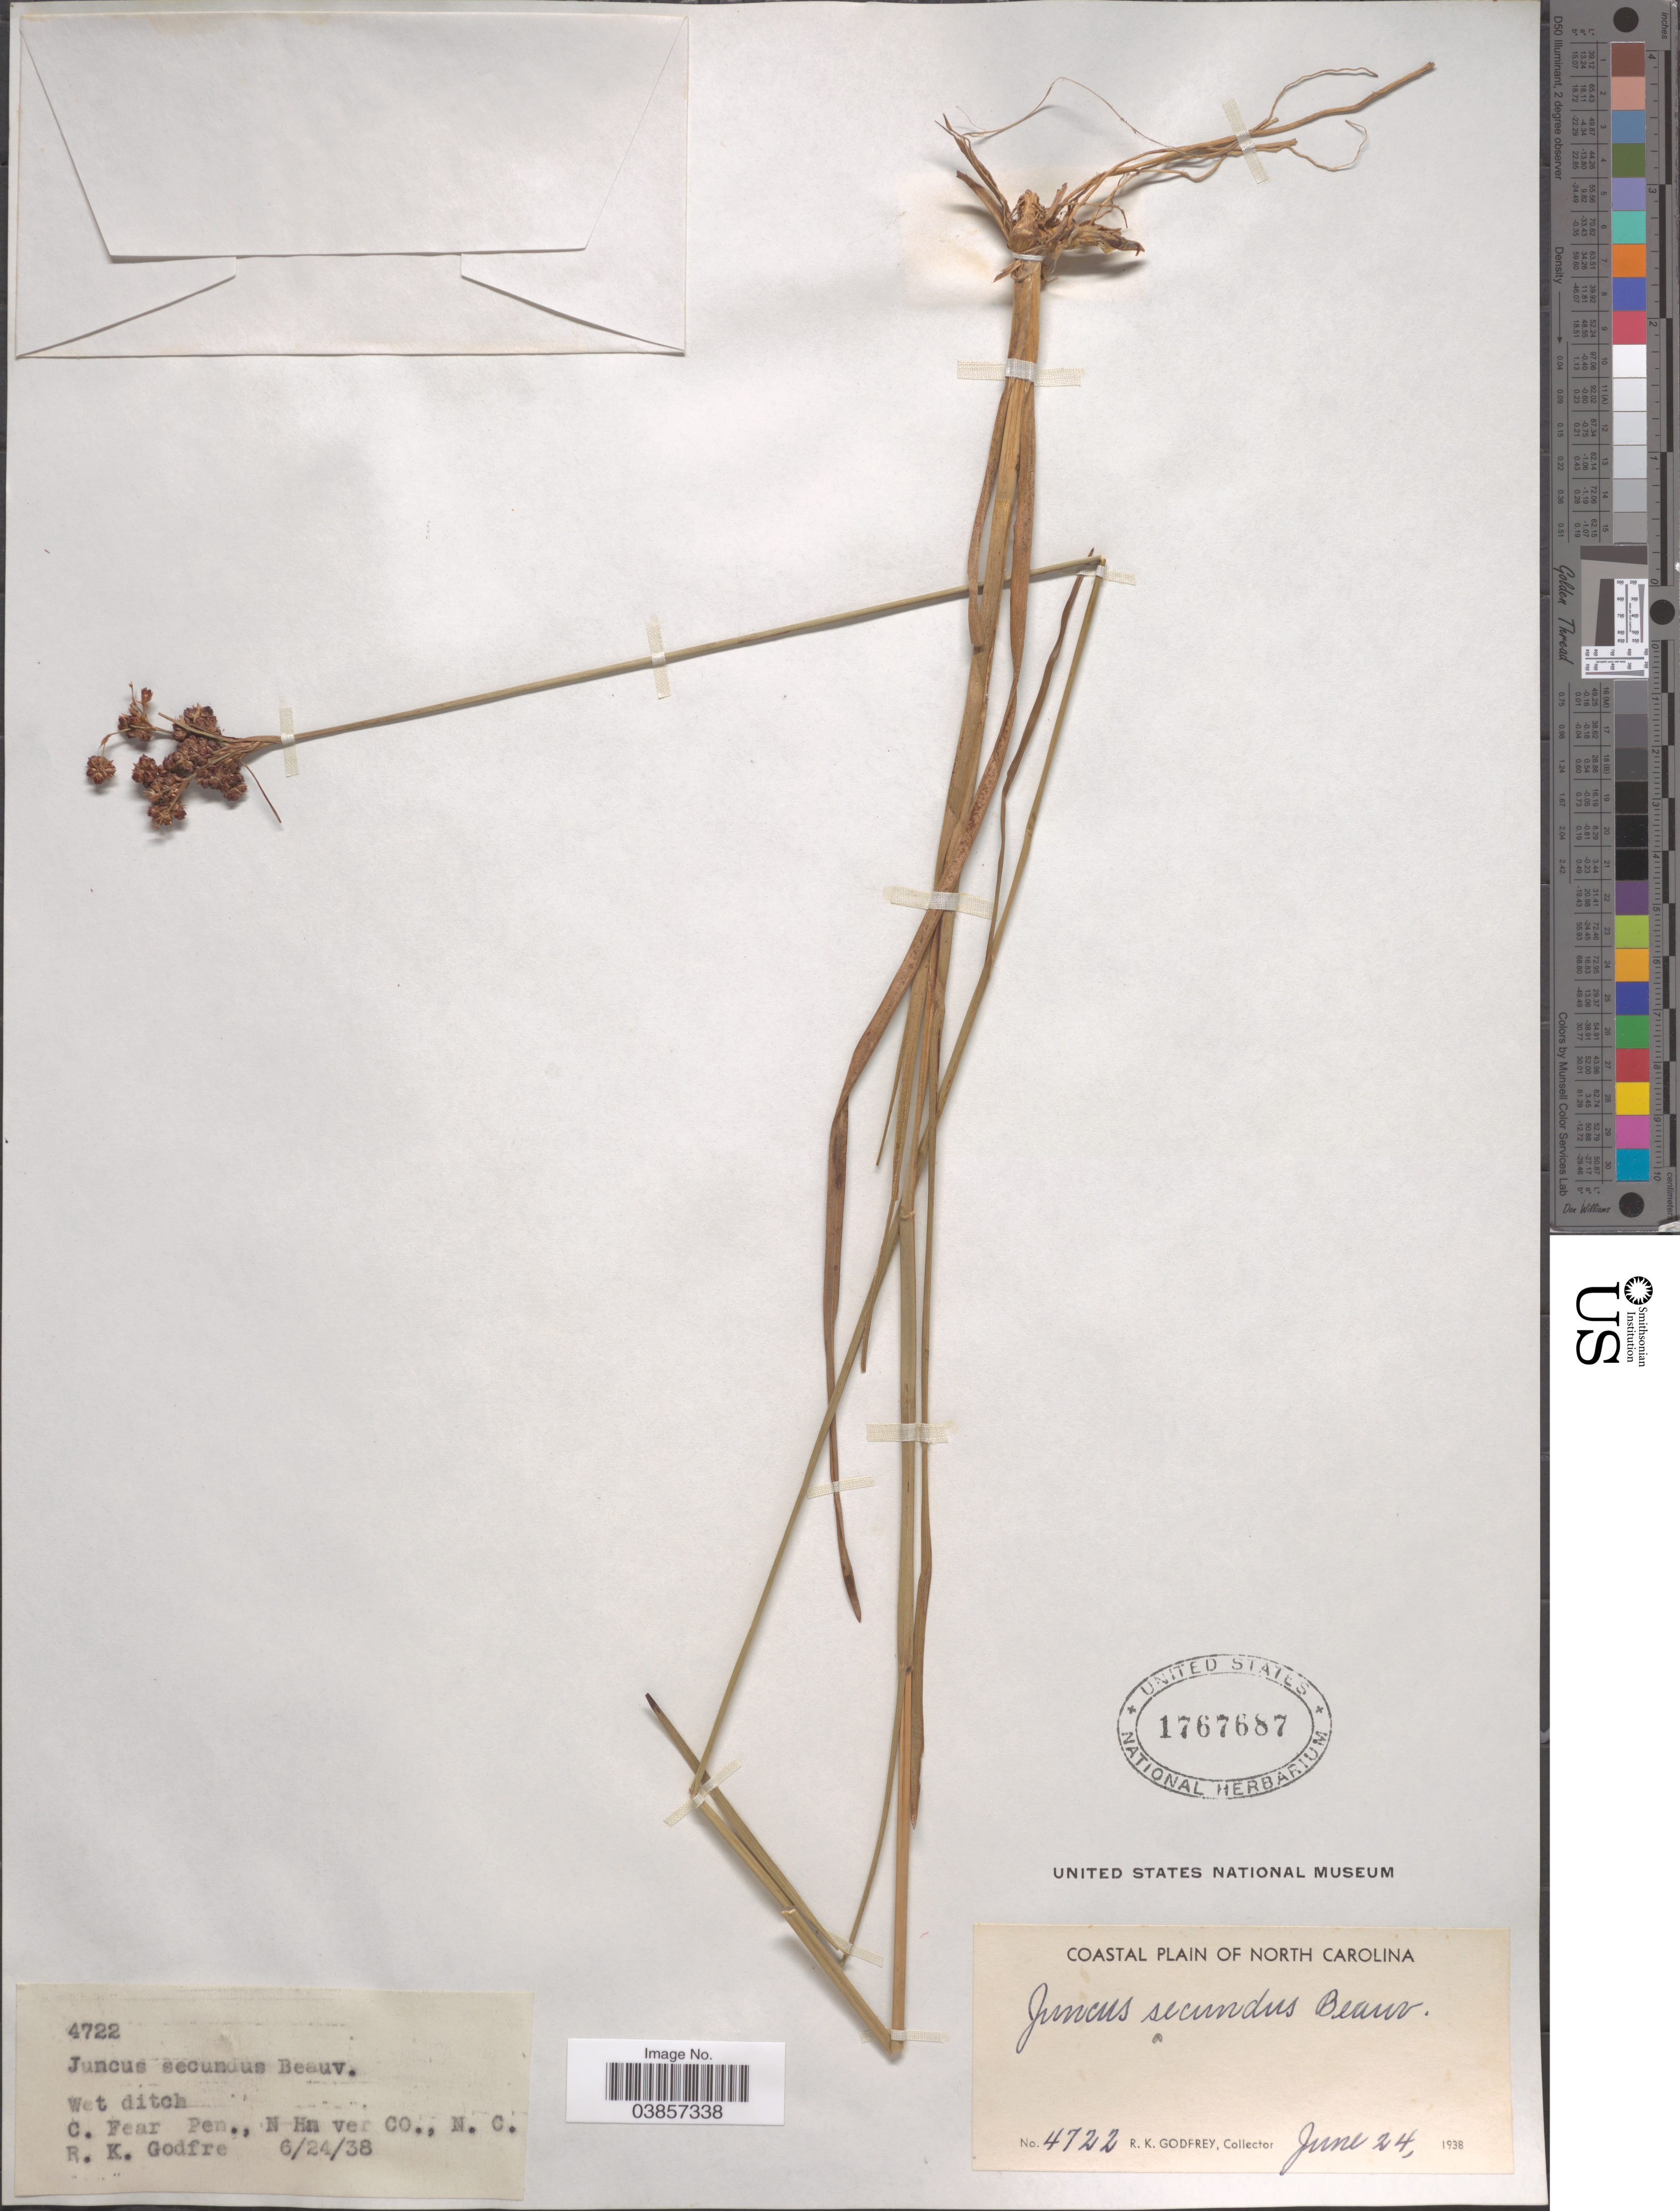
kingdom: Plantae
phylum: Tracheophyta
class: Liliopsida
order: Poales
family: Juncaceae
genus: Juncus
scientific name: Juncus secundus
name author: P. Beauv.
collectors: R. K. Godfrey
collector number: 4722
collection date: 1938-06-24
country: United States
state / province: North Carolina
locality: Coastal Plain of North Carolina. C. Fear Pen., N Ha ver Co.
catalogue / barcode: US 1767687